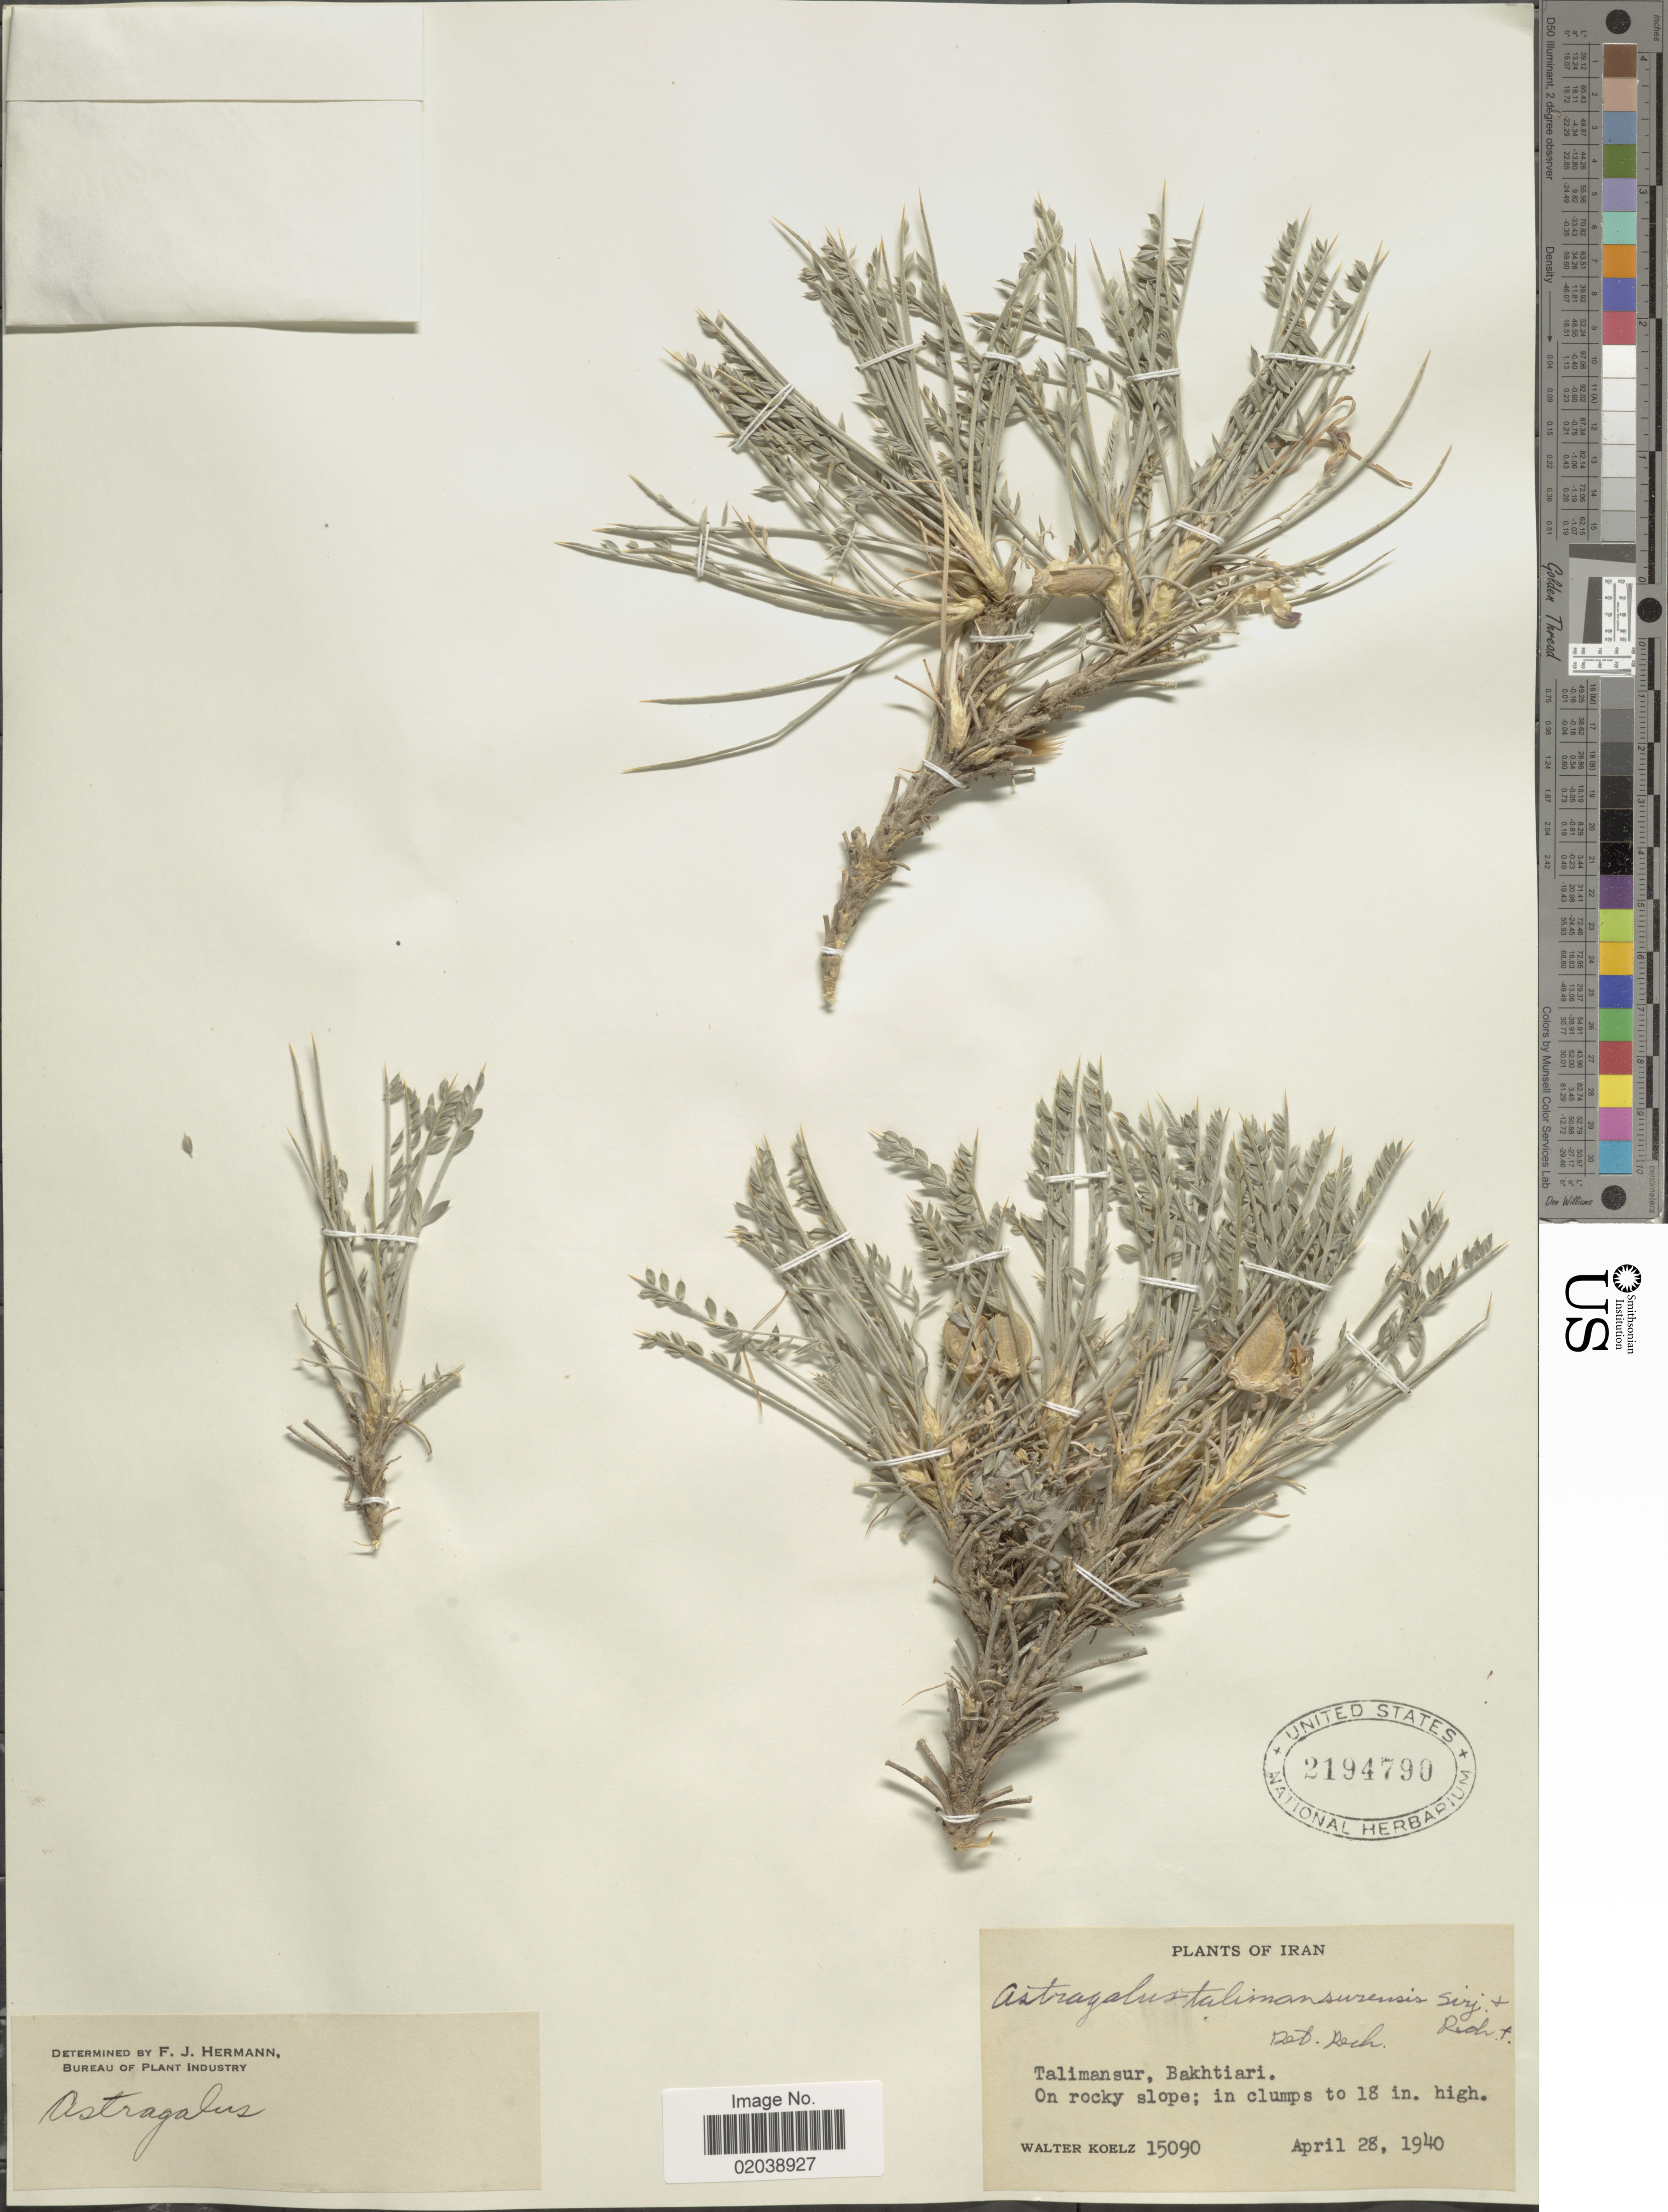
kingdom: Plantae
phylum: Tracheophyta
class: Magnoliopsida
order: Fabales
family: Fabaceae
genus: Astragalus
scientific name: Astragalus talimansurensis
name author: Širj. & Rech. f.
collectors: W. N. Koelz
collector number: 15090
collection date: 1940-04-28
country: Iran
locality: Talimansur, Bakhtiari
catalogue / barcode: US 2194790